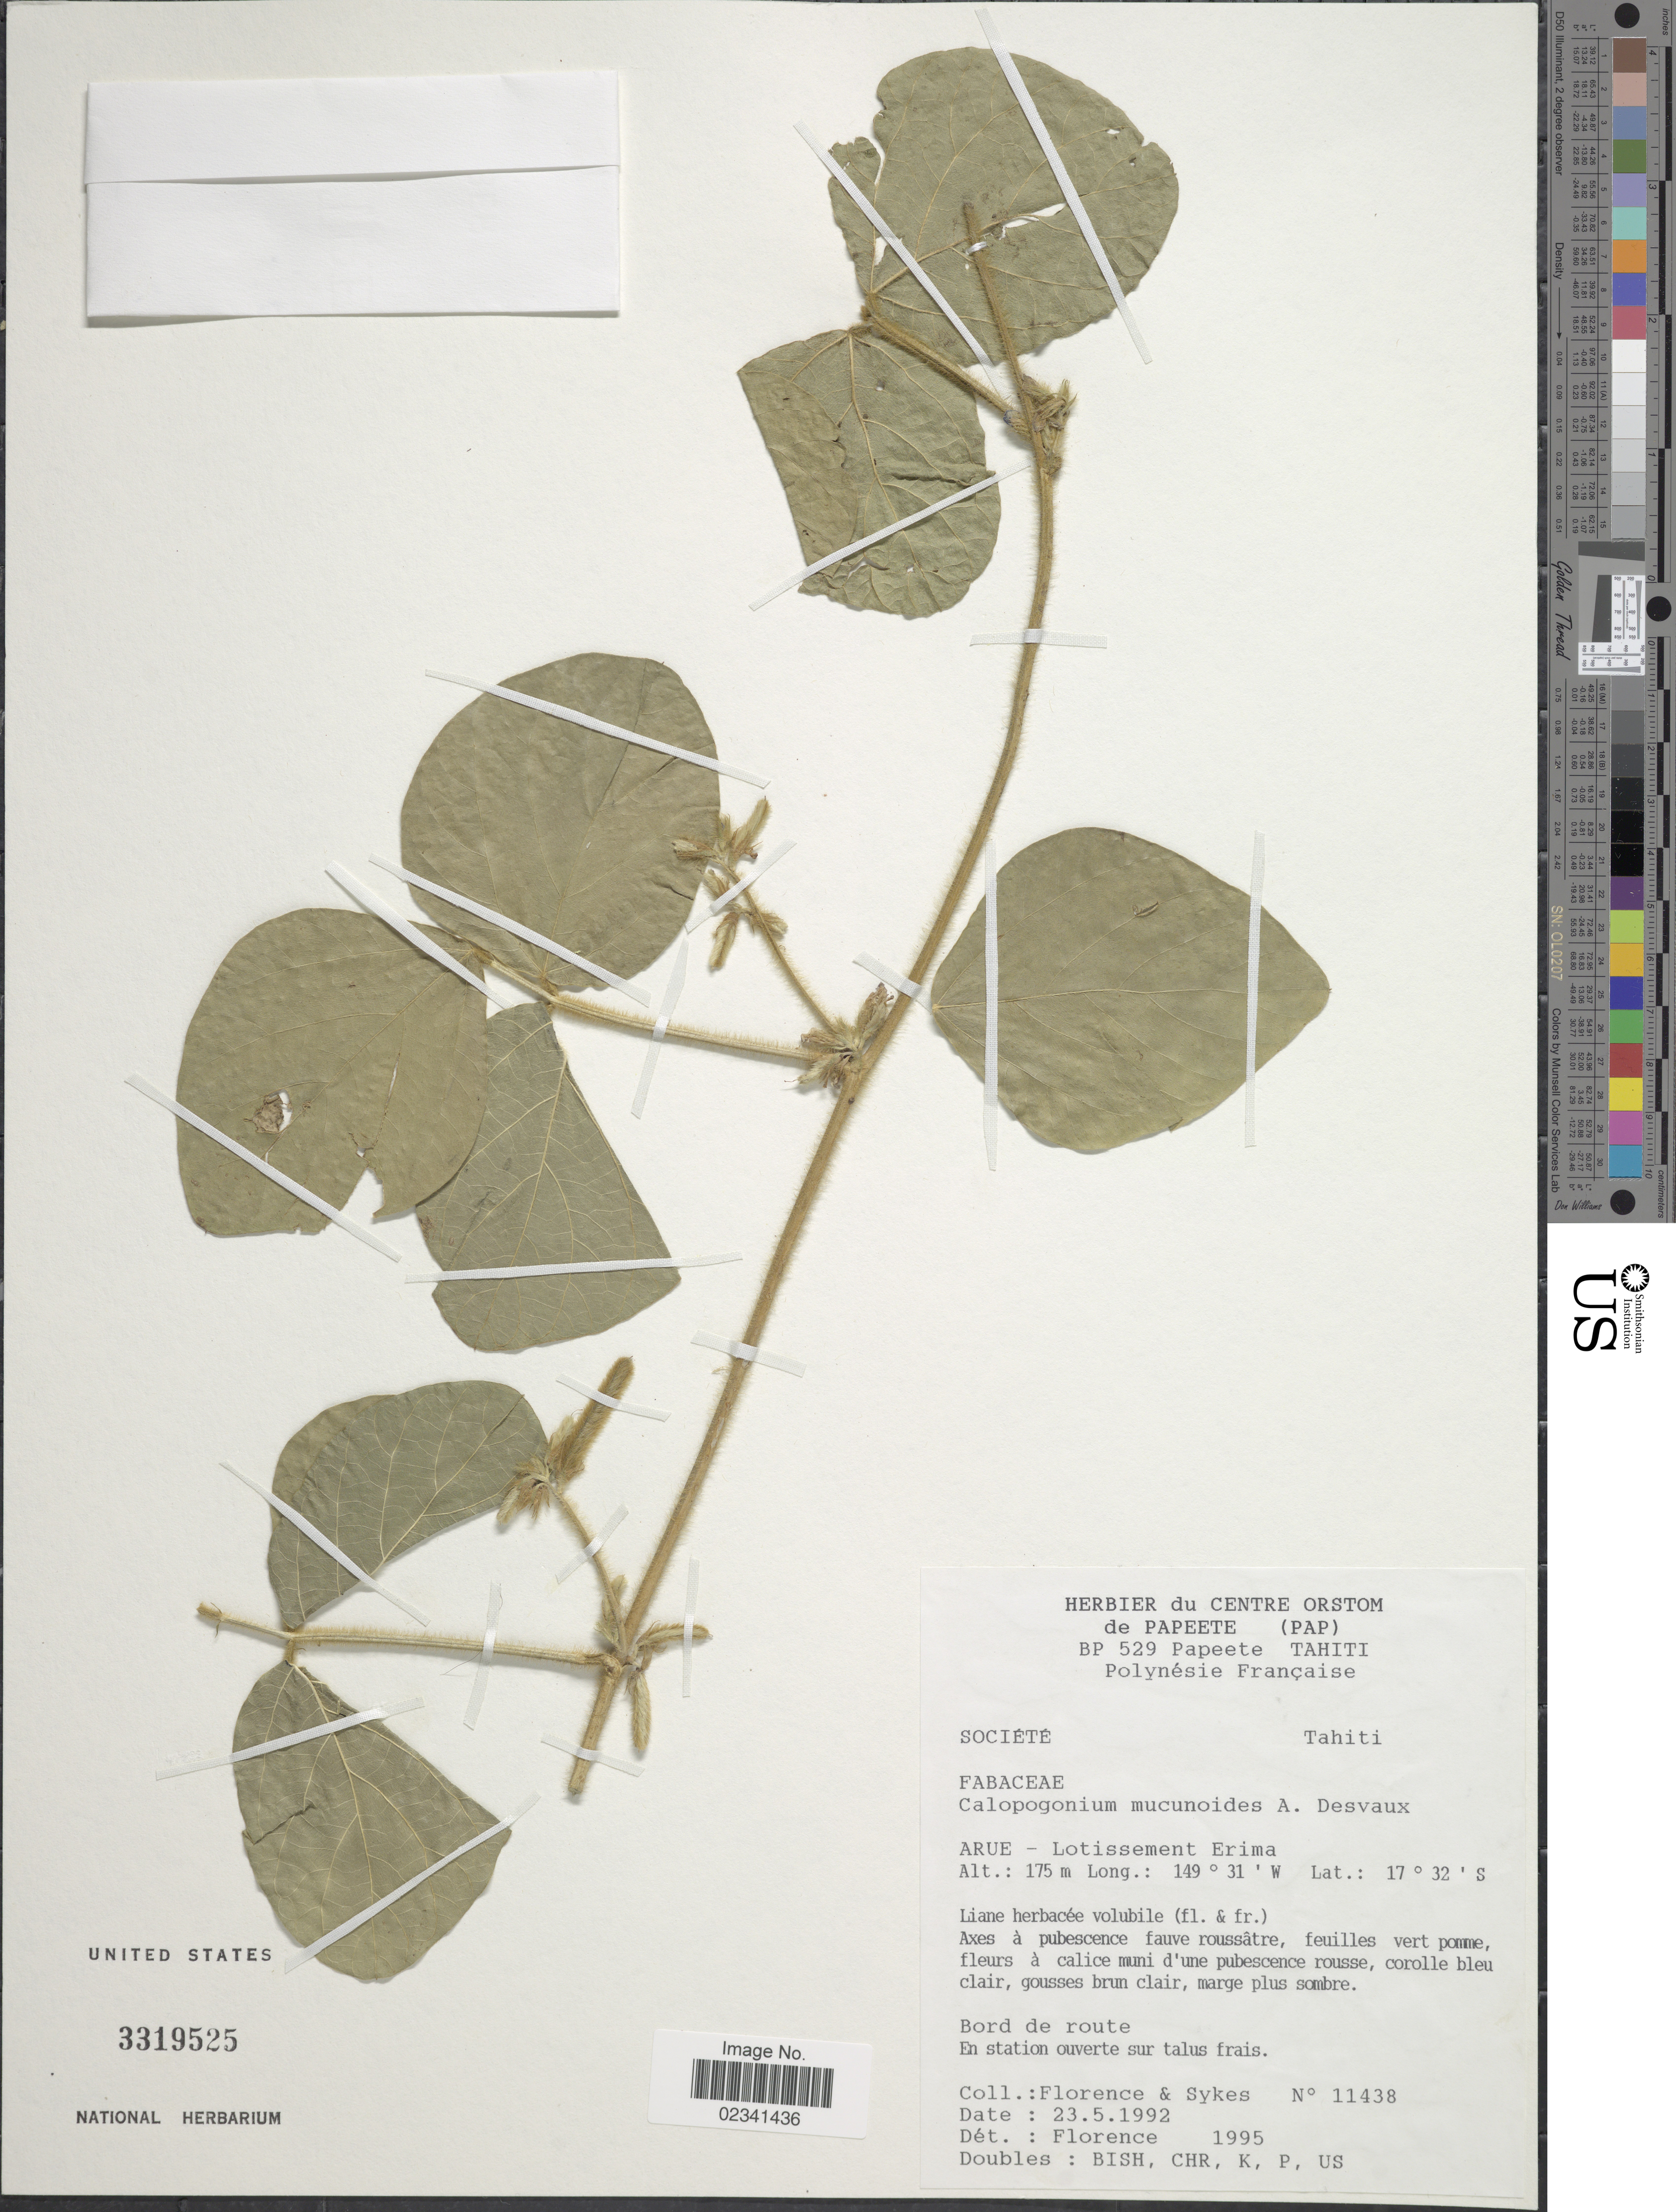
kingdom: Plantae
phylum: Tracheophyta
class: Magnoliopsida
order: Fabales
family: Fabaceae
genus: Calopogonium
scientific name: Calopogonium mucunoides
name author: Desv.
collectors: -. Florence & Sykes, --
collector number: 11438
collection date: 1992-05-23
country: French Polynesia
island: Tahiti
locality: BP 529 Papeete Tahiti, Arue - Lotissement Erima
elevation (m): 175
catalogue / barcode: US 3319525